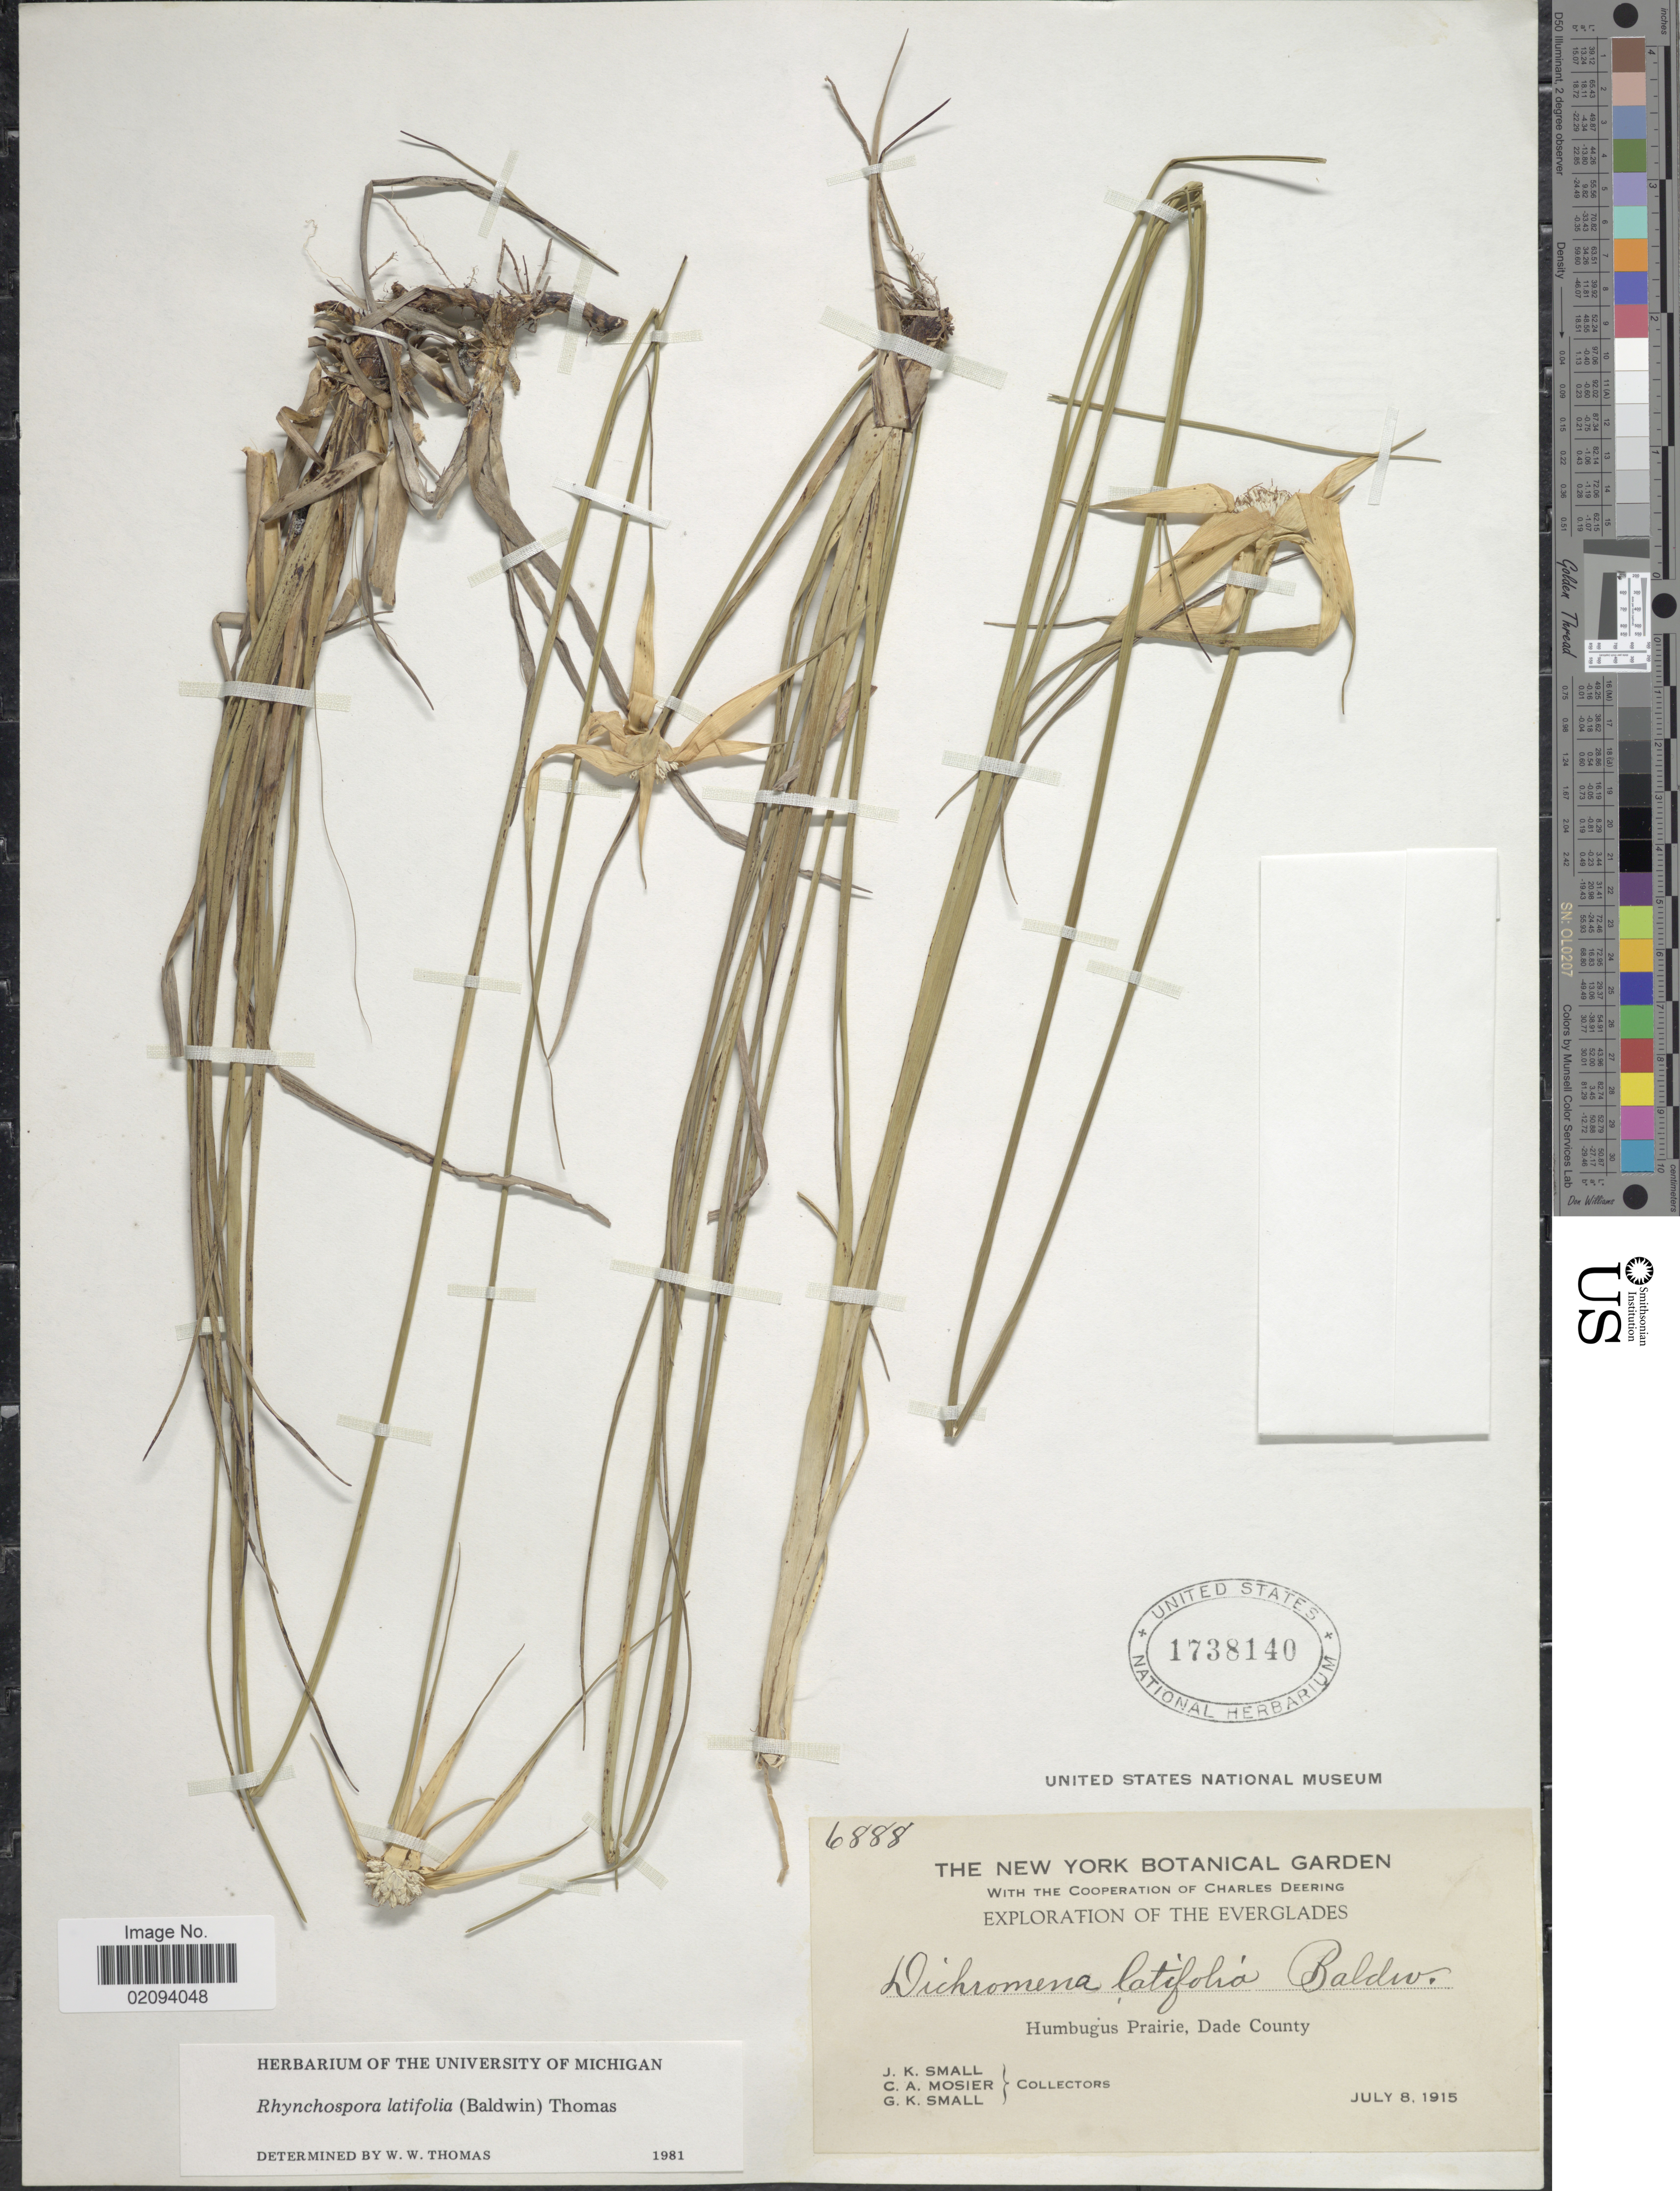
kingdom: Plantae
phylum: Tracheophyta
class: Liliopsida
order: Poales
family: Cyperaceae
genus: Rhynchospora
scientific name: Rhynchospora latifolia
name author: (Baldwin ex Elliott) W.W. Thomas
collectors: J. K. Small, C. A. Mosier & G. K. Small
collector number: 6888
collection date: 1915-07-08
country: United States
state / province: Florida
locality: Everglades. Humbugus Prairie, Dade County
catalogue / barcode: US 1738140